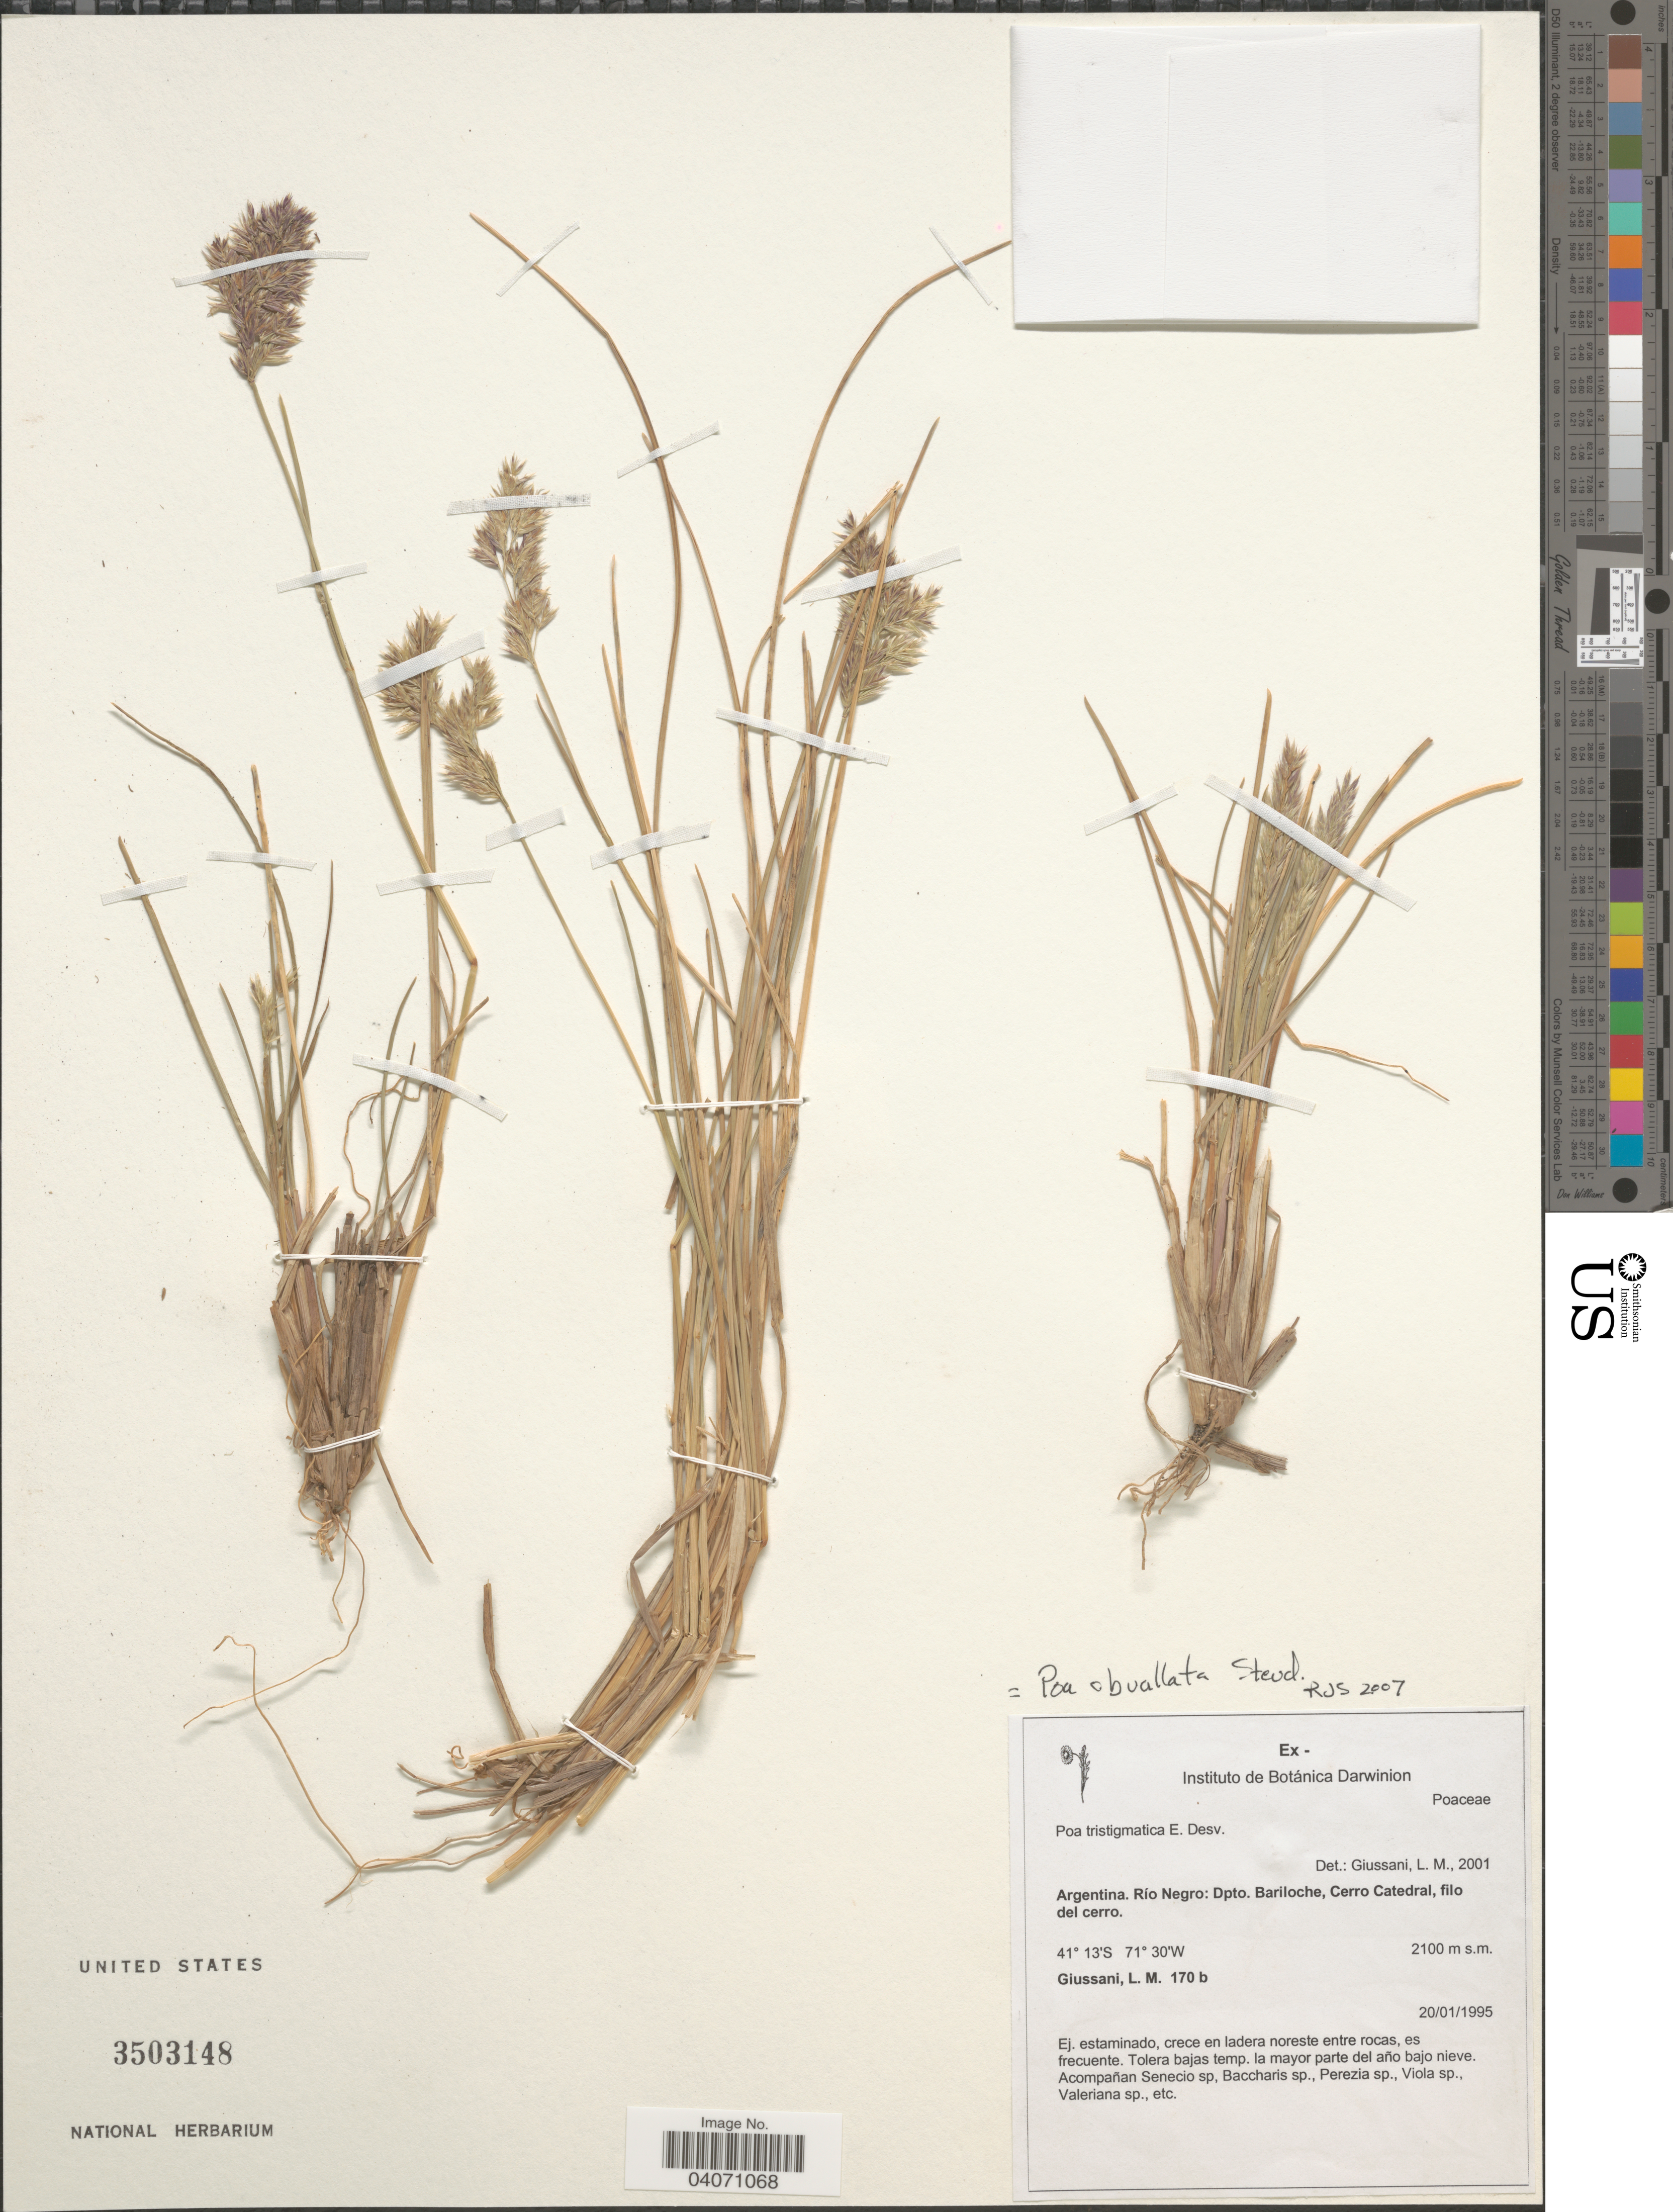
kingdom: Plantae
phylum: Tracheophyta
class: Liliopsida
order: Poales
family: Poaceae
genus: Poa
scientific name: Poa obvallata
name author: Steud.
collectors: L. Giussani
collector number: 170b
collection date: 1995-01-20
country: Argentina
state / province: Rio Negro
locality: Dpto. Bariloche, Cerro Catedral, filo del cerro. Ej. estaminado, crece en ladera noreste entre rocas, es frecuente.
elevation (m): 2100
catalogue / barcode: US 3503148